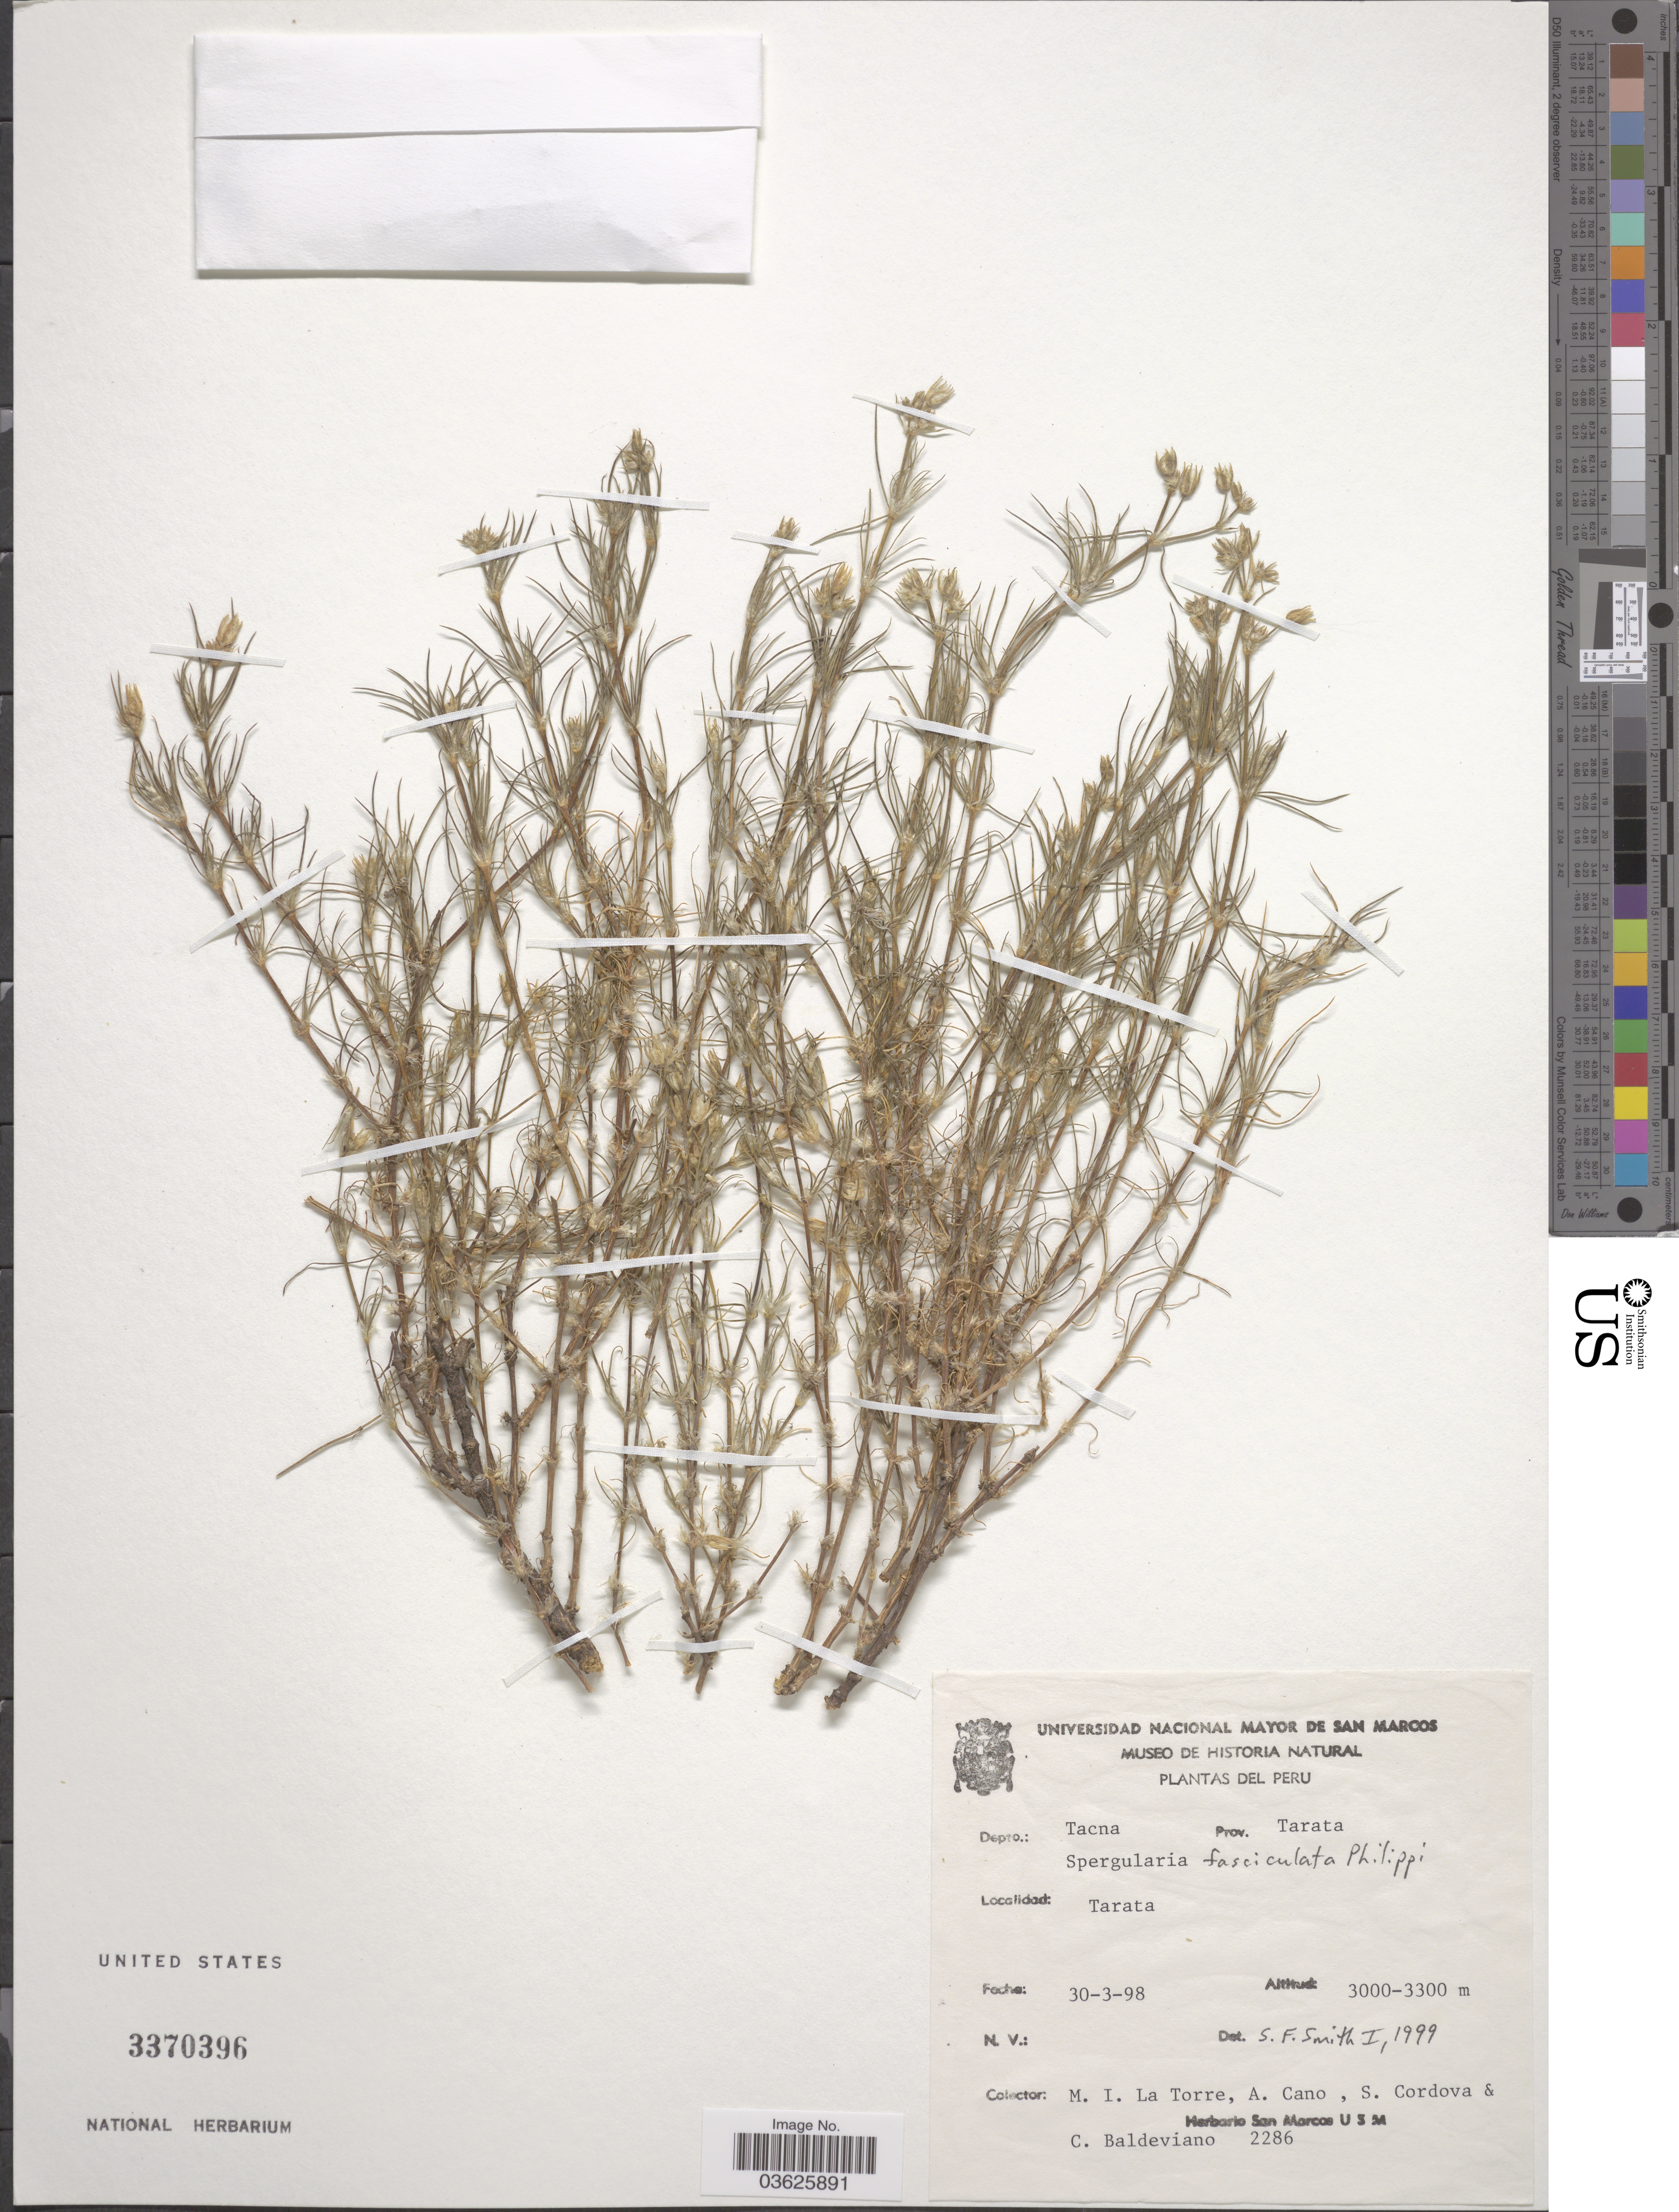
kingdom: Plantae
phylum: Tracheophyta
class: Magnoliopsida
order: Caryophyllales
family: Caryophyllaceae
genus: Spergularia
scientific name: Spergularia fasciculata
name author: Phil.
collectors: M. I. La Torre, A. Cano, S. Cordova & C. Baldeviano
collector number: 2286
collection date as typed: Transcribed d/m/y: 30/3/98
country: Peru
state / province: Tacna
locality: Depto.: Tacna. Prov. Tarata. Tarata.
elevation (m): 3000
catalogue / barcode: US 3370396